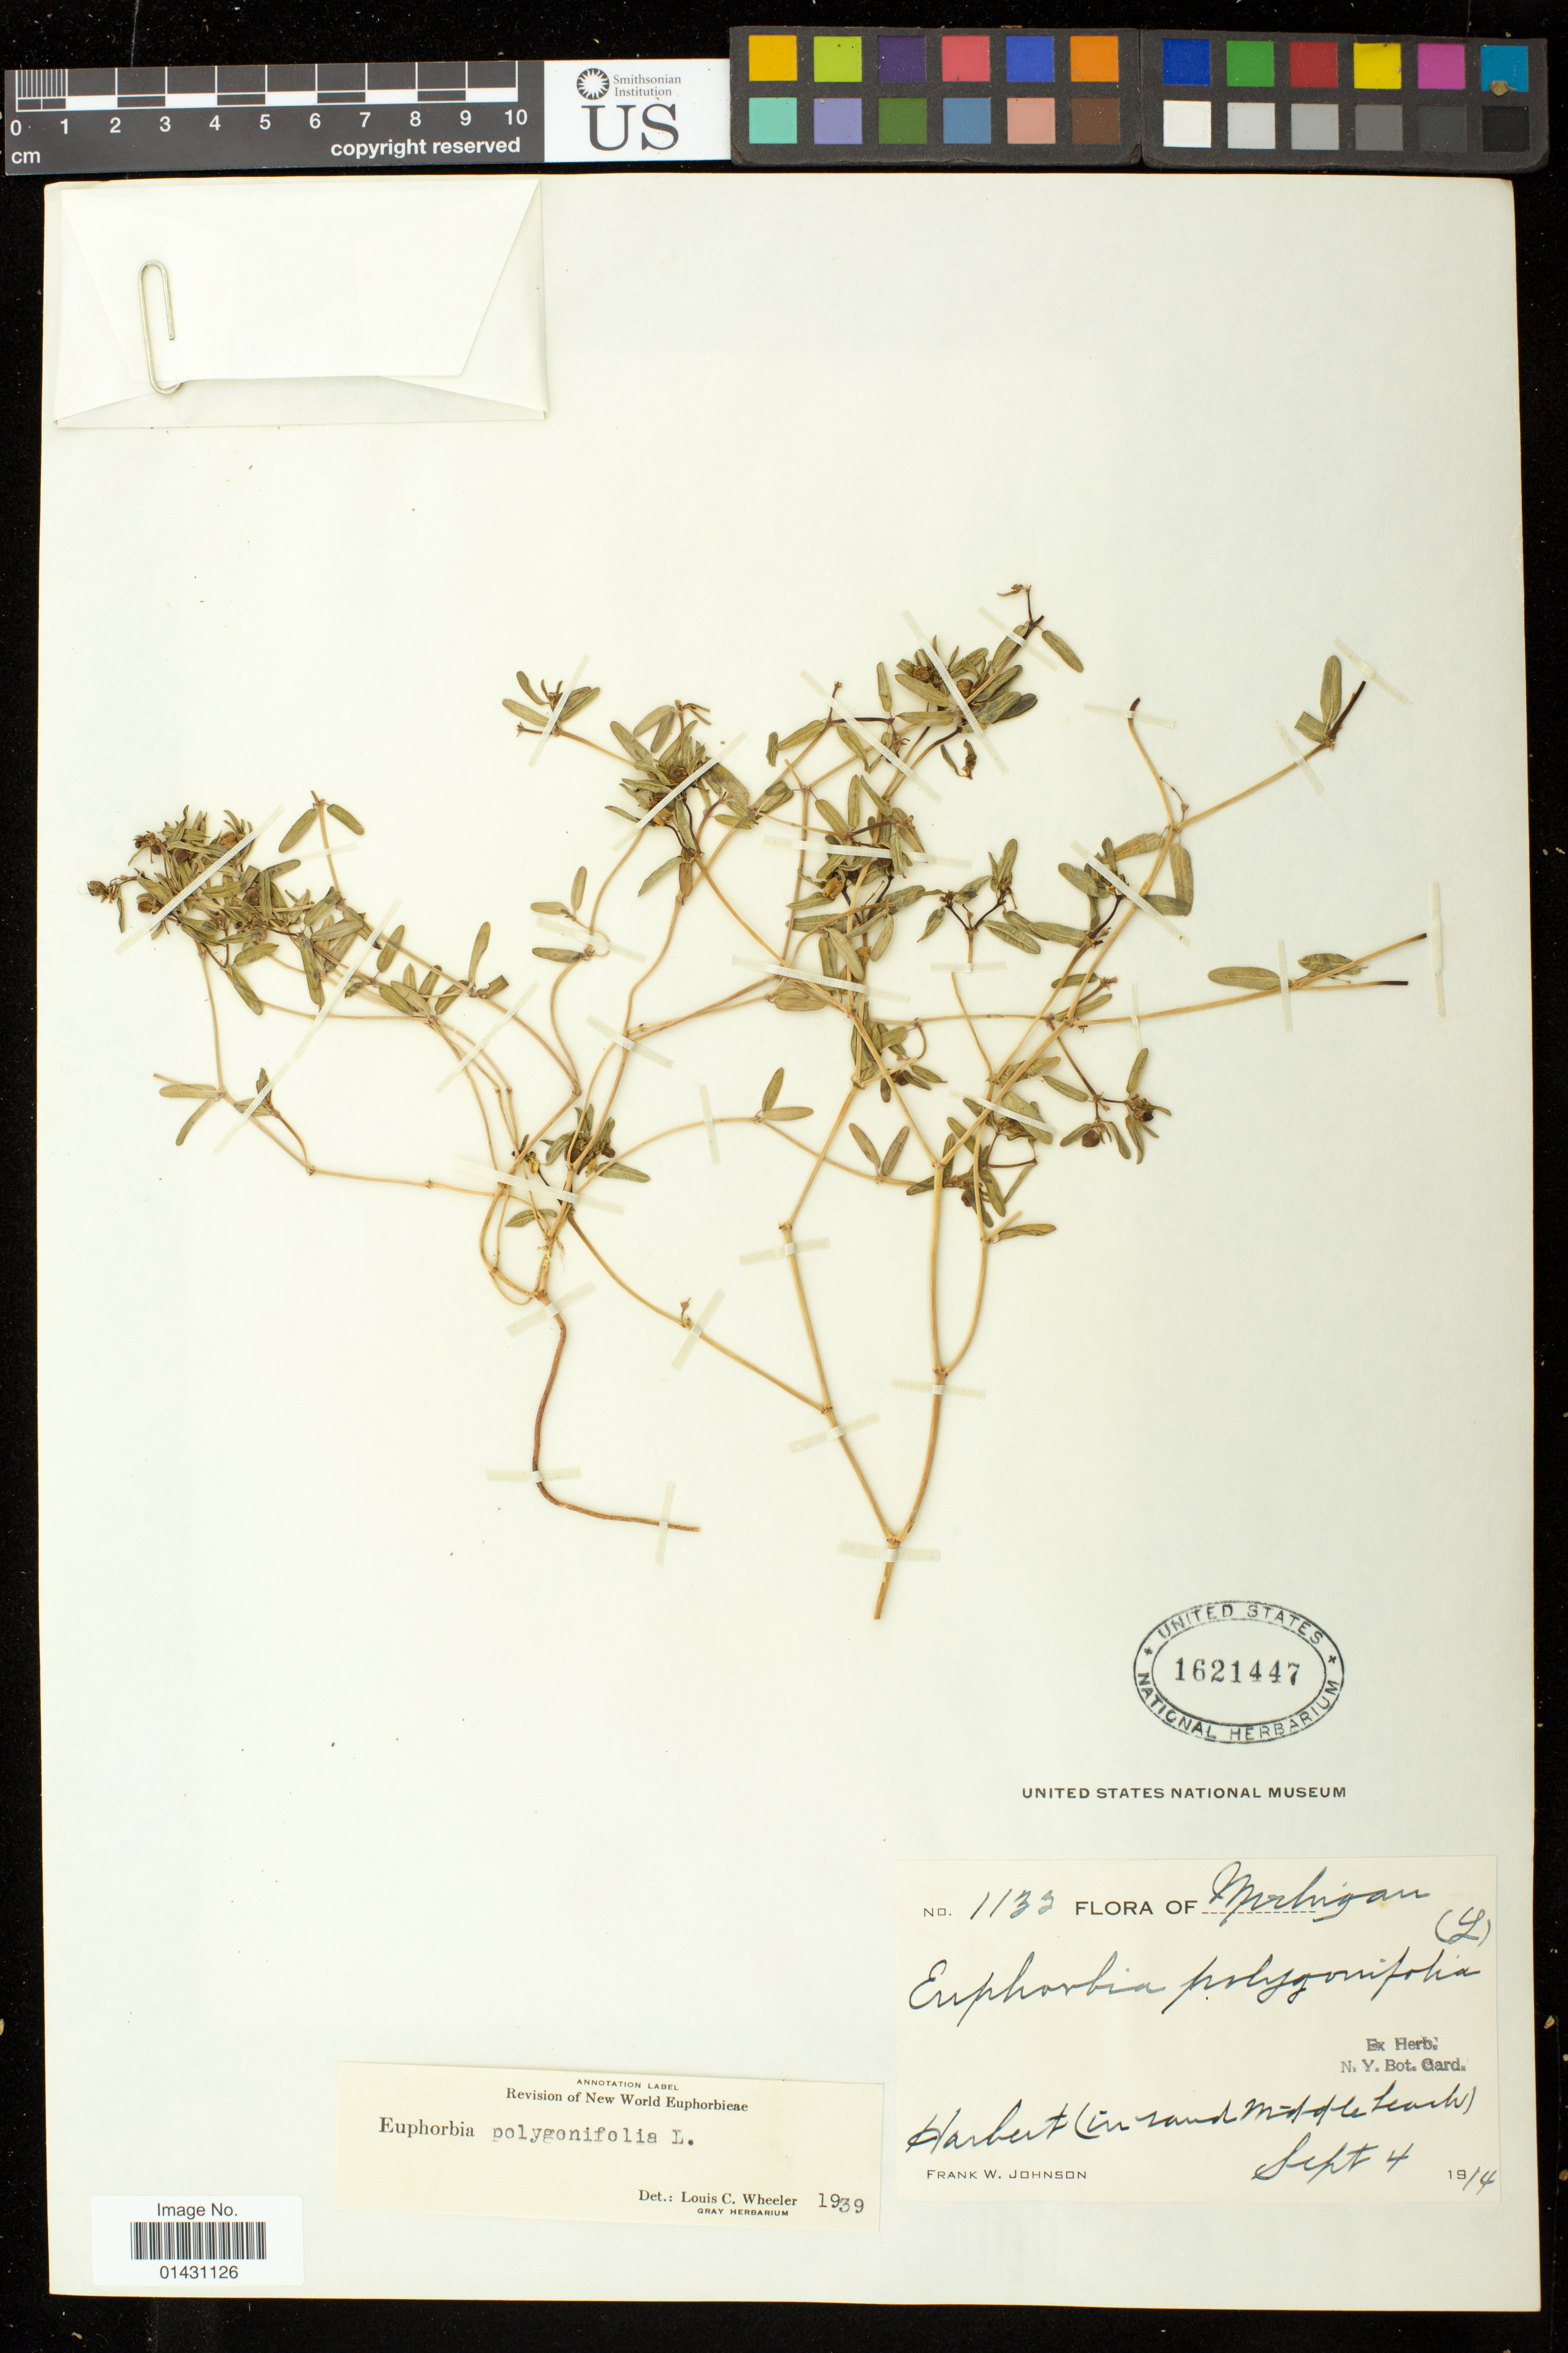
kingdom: Plantae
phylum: Tracheophyta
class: Magnoliopsida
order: Malpighiales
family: Euphorbiaceae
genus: Euphorbia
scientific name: Euphorbia polygonifolia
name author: L.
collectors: F. W. Johnson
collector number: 1132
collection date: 1914-09-04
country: United States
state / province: Michigan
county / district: Berrien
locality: Harbert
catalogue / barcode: US 1621447